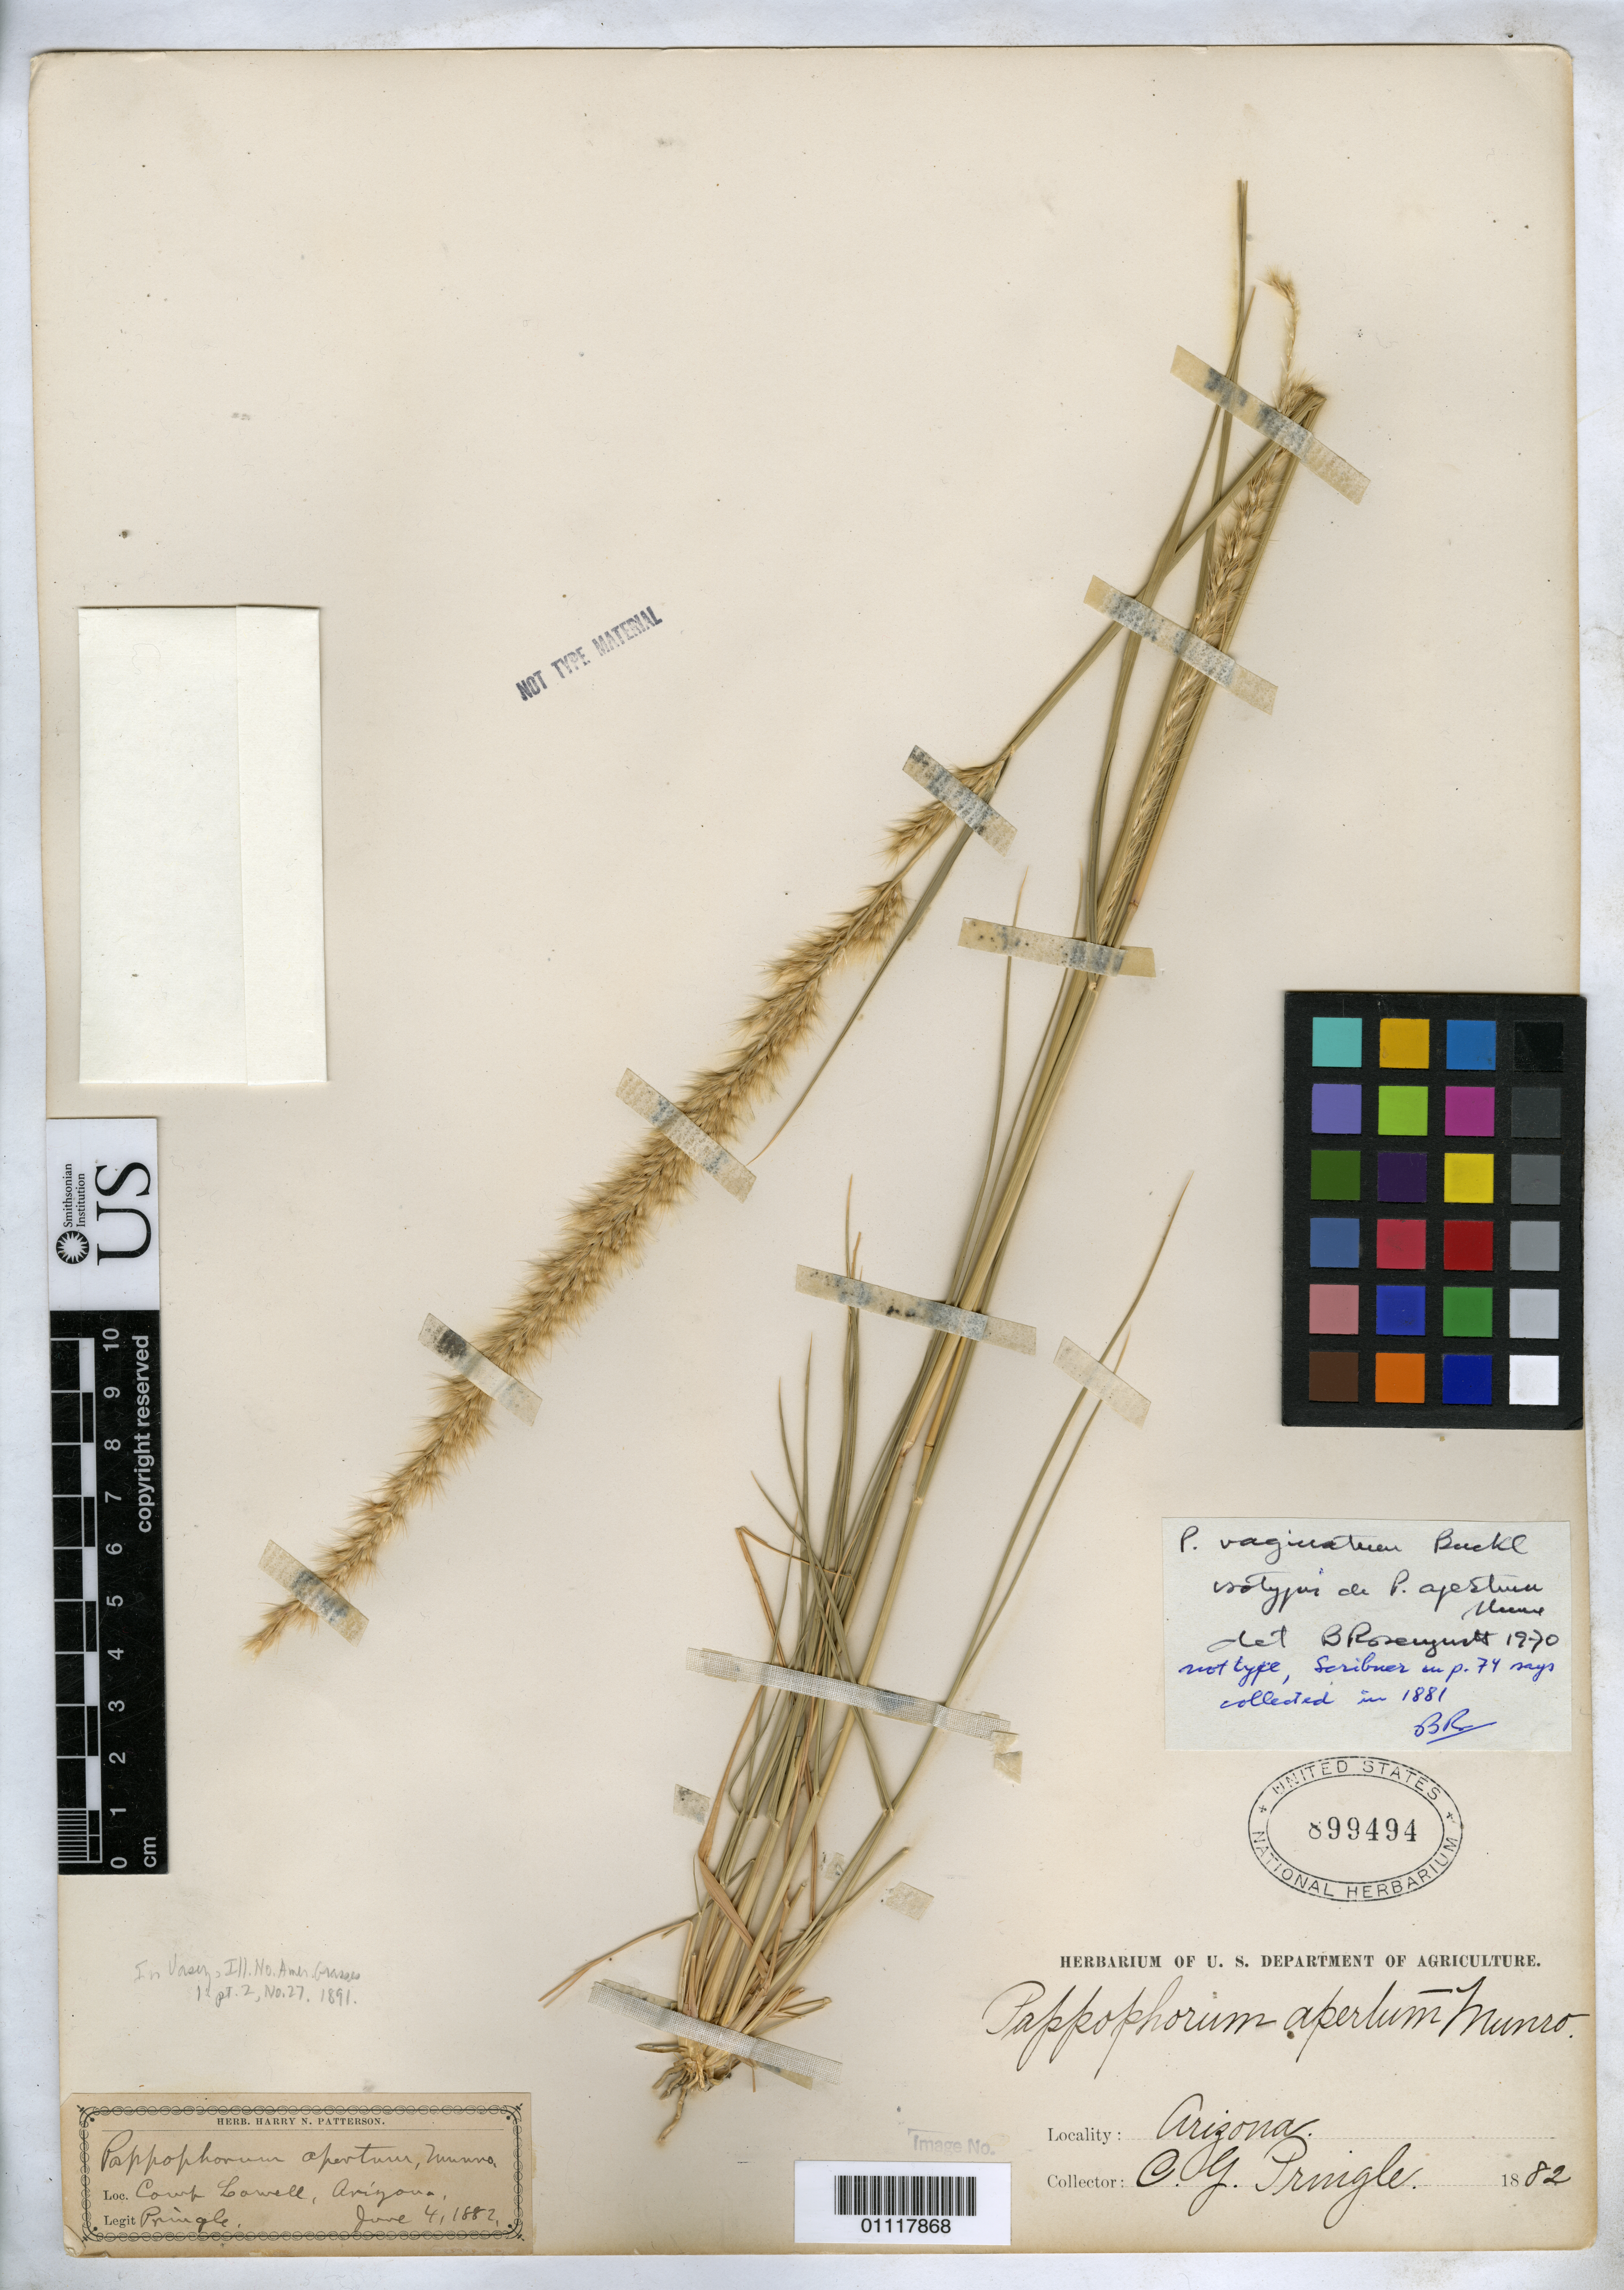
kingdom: Plantae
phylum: Tracheophyta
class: Liliopsida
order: Poales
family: Poaceae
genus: Pappophorum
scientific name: Pappophorum apertum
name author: Munro ex Scribn.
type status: Type Collection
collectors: C. G. Pringle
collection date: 1882-06-04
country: United States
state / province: Arizona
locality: Valley near Camp Lowell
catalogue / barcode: US 899494